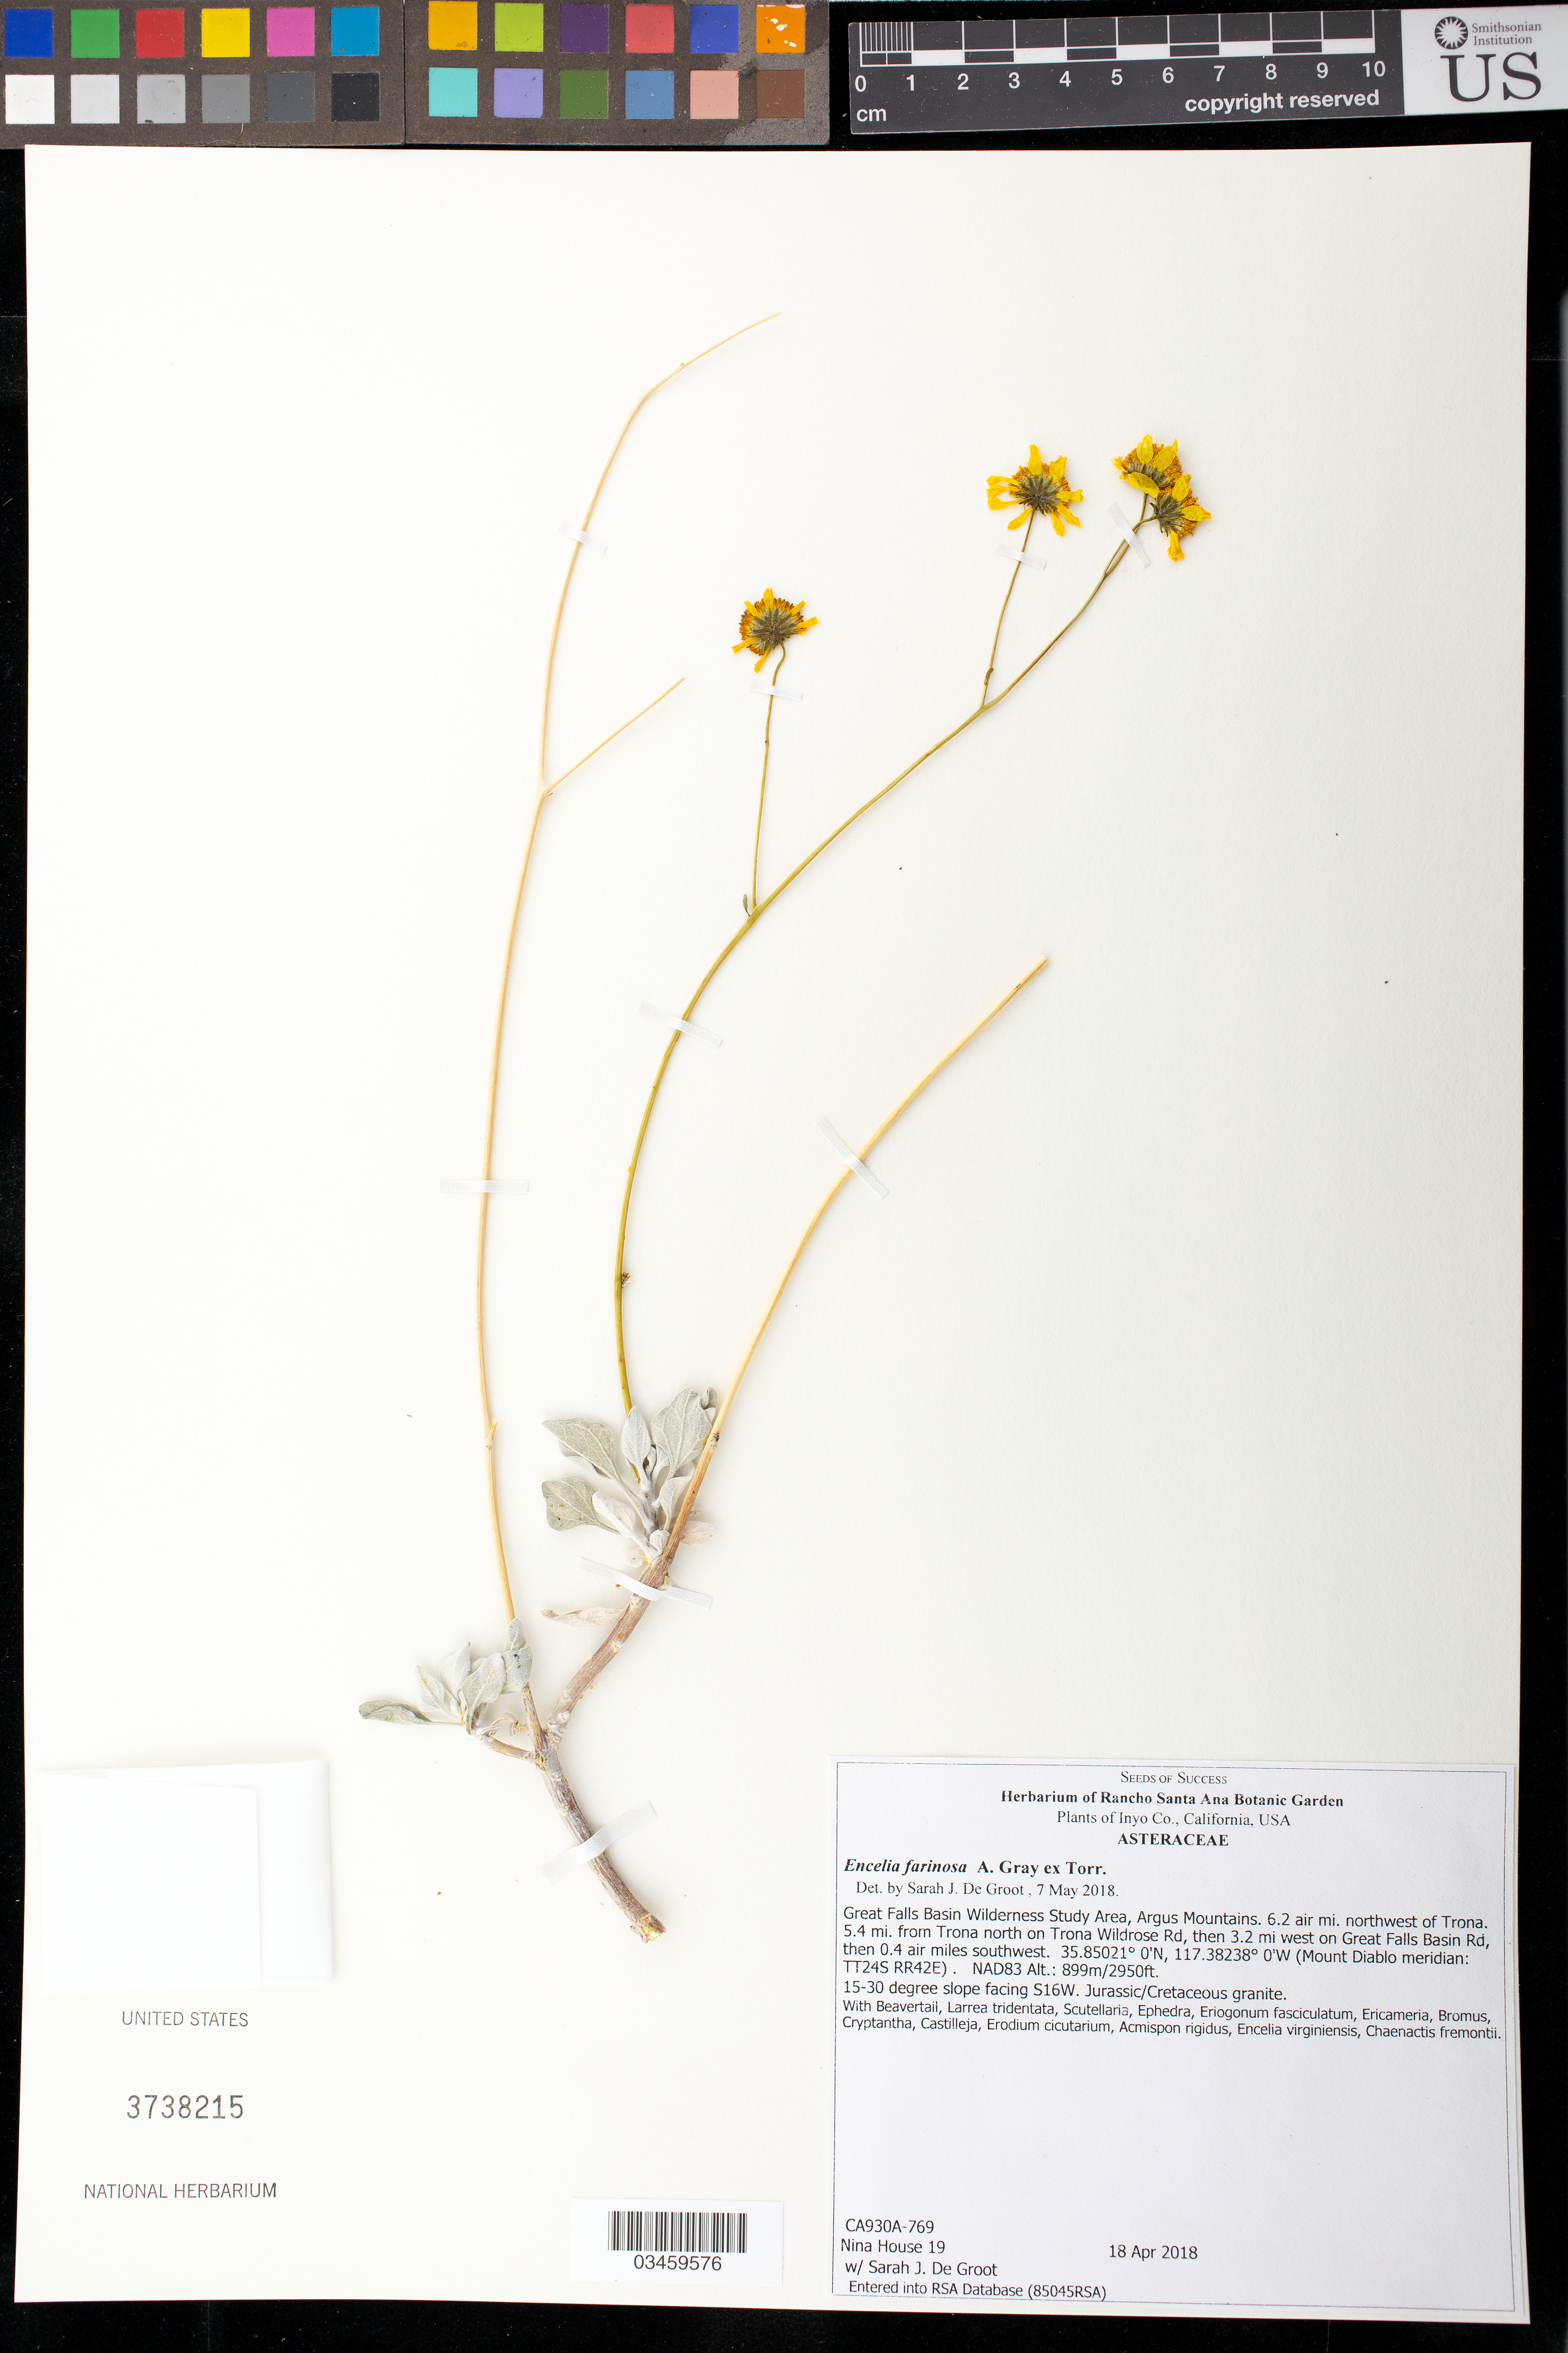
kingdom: Plantae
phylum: Tracheophyta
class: Magnoliopsida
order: Asterales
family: Asteraceae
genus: Encelia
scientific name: Encelia farinosa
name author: A. Gray ex Torr.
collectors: N. House & S. De Groot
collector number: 19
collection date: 2018-04-18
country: United States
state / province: California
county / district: Inyo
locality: Great Falls Basin Wilderness Study Area, Argus Mts, 6.2 air mi NW of Trona, 5.4 mi from Trona N on Trona Wildrose Rd, then 3.2 mi W on Great Falls Basin Rd, then 0.4 air mi SW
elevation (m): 899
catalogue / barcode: US 3738215